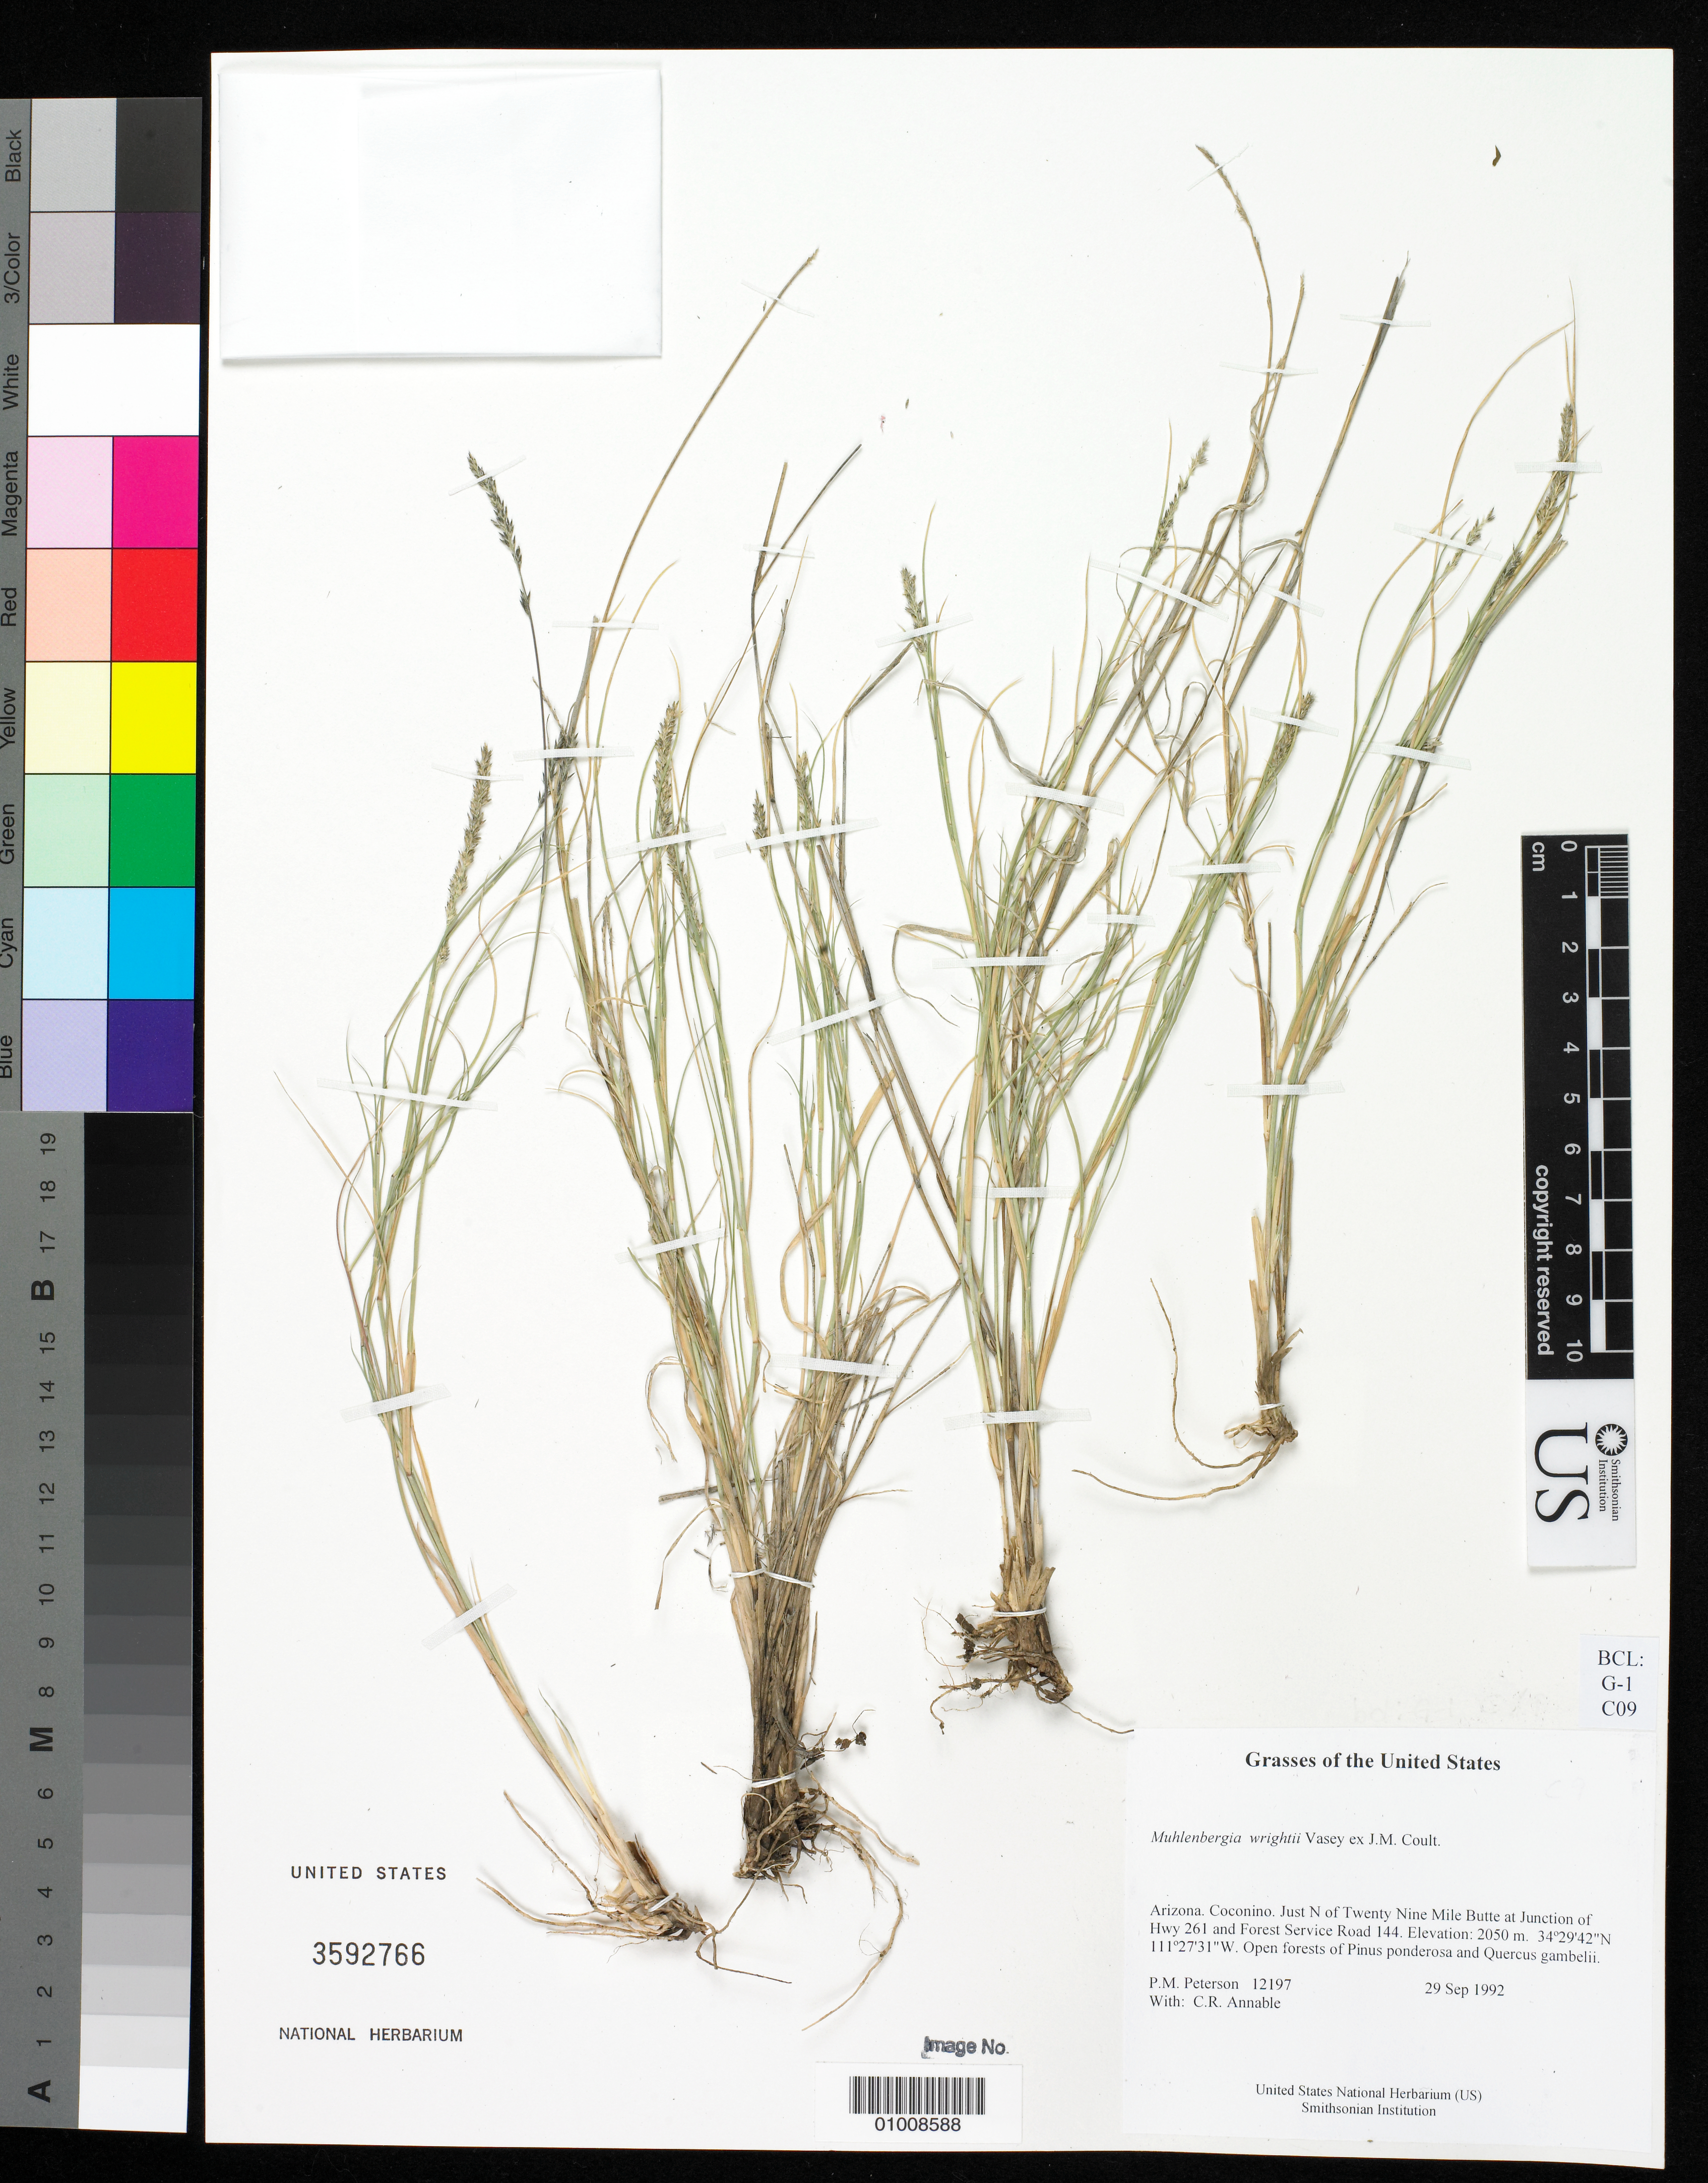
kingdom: Plantae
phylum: Tracheophyta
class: Liliopsida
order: Poales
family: Poaceae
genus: Muhlenbergia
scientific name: Muhlenbergia wrightii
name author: Vasey ex J.M. Coult.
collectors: P. M. Peterson & C. R. Annable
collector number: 12197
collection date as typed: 29 Sep 1992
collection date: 1992-09-29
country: United States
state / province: Arizona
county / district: Coconino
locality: Just N of Twenty Nine Mile Butte at Junction of Hwy 261 and Forest Service Road 144.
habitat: Open forests of Pinus ponderosa and Quercus gambelii.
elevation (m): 2050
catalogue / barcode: US 3592766